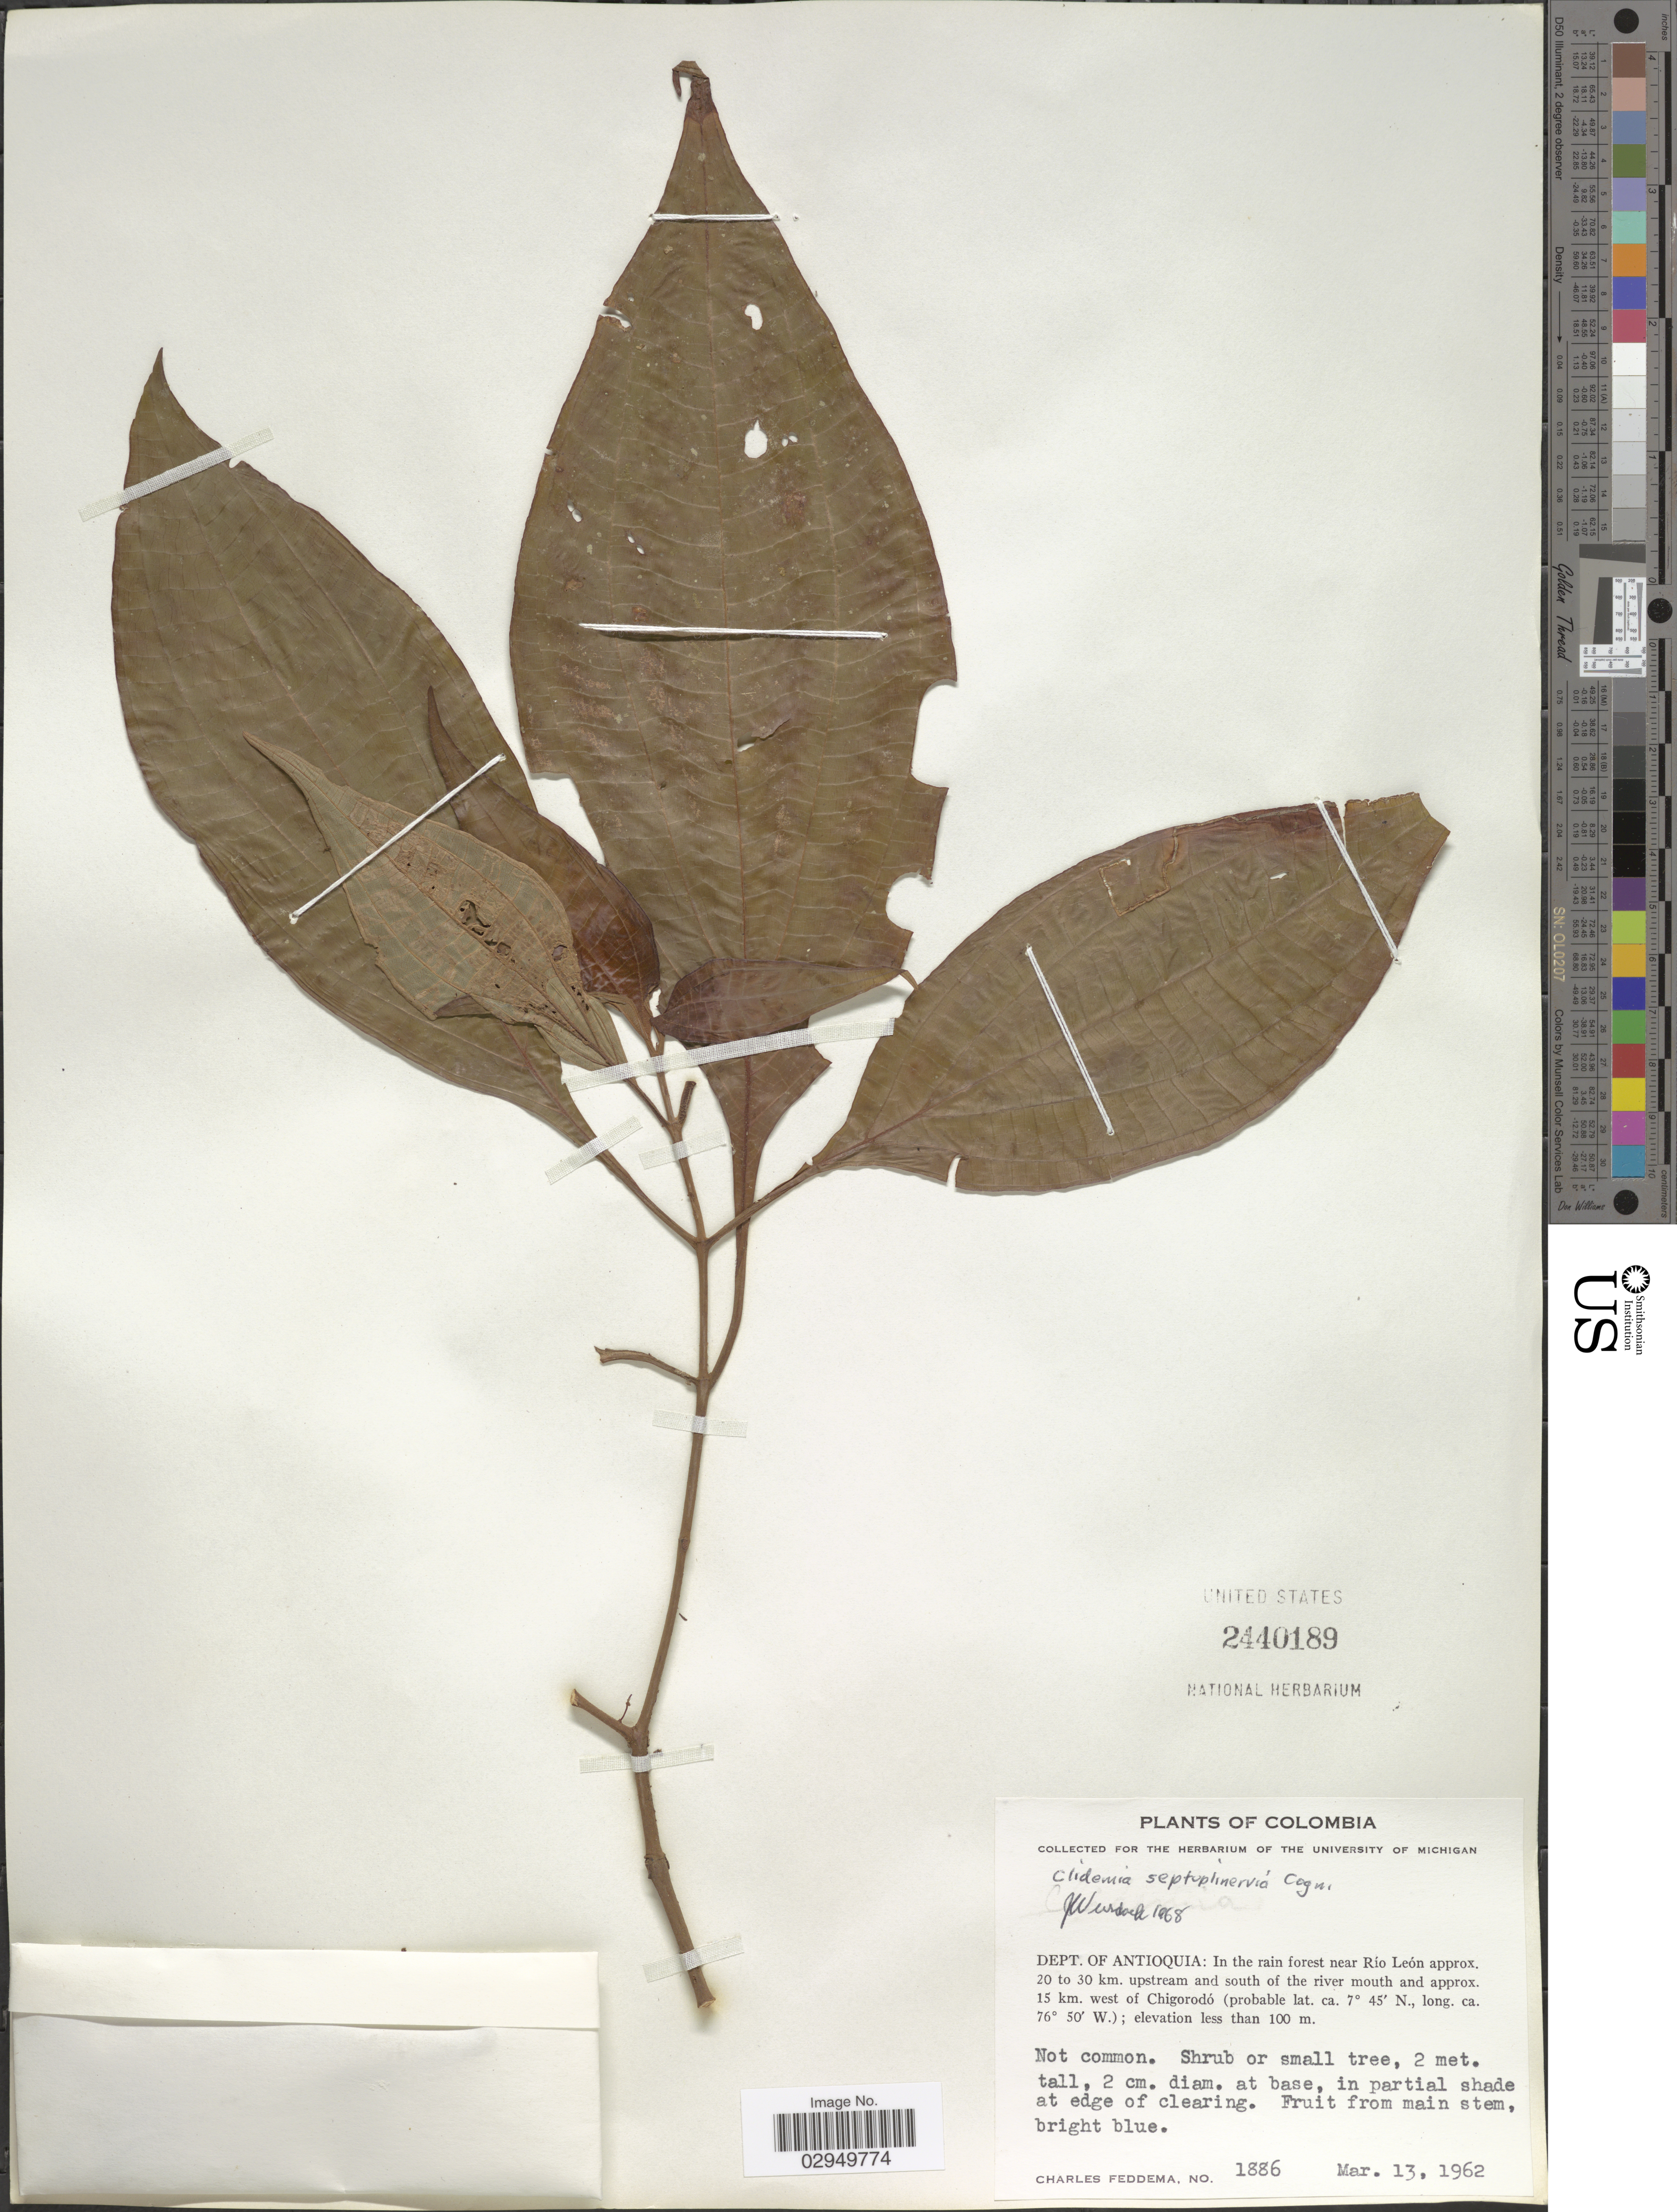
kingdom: Plantae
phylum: Tracheophyta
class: Magnoliopsida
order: Myrtales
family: Melastomataceae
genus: Clidemia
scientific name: Clidemia septuplinervia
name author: Cogn.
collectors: C. Feddema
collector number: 1886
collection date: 1962-03-13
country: Colombia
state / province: Antioquia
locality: Dept. of Antioquia: In the rain forest near Río León approx. 20 to 30 km. upstream and south of the river mouth and approx. 15 km. west of Chigorodó.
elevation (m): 100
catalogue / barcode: US 2440189